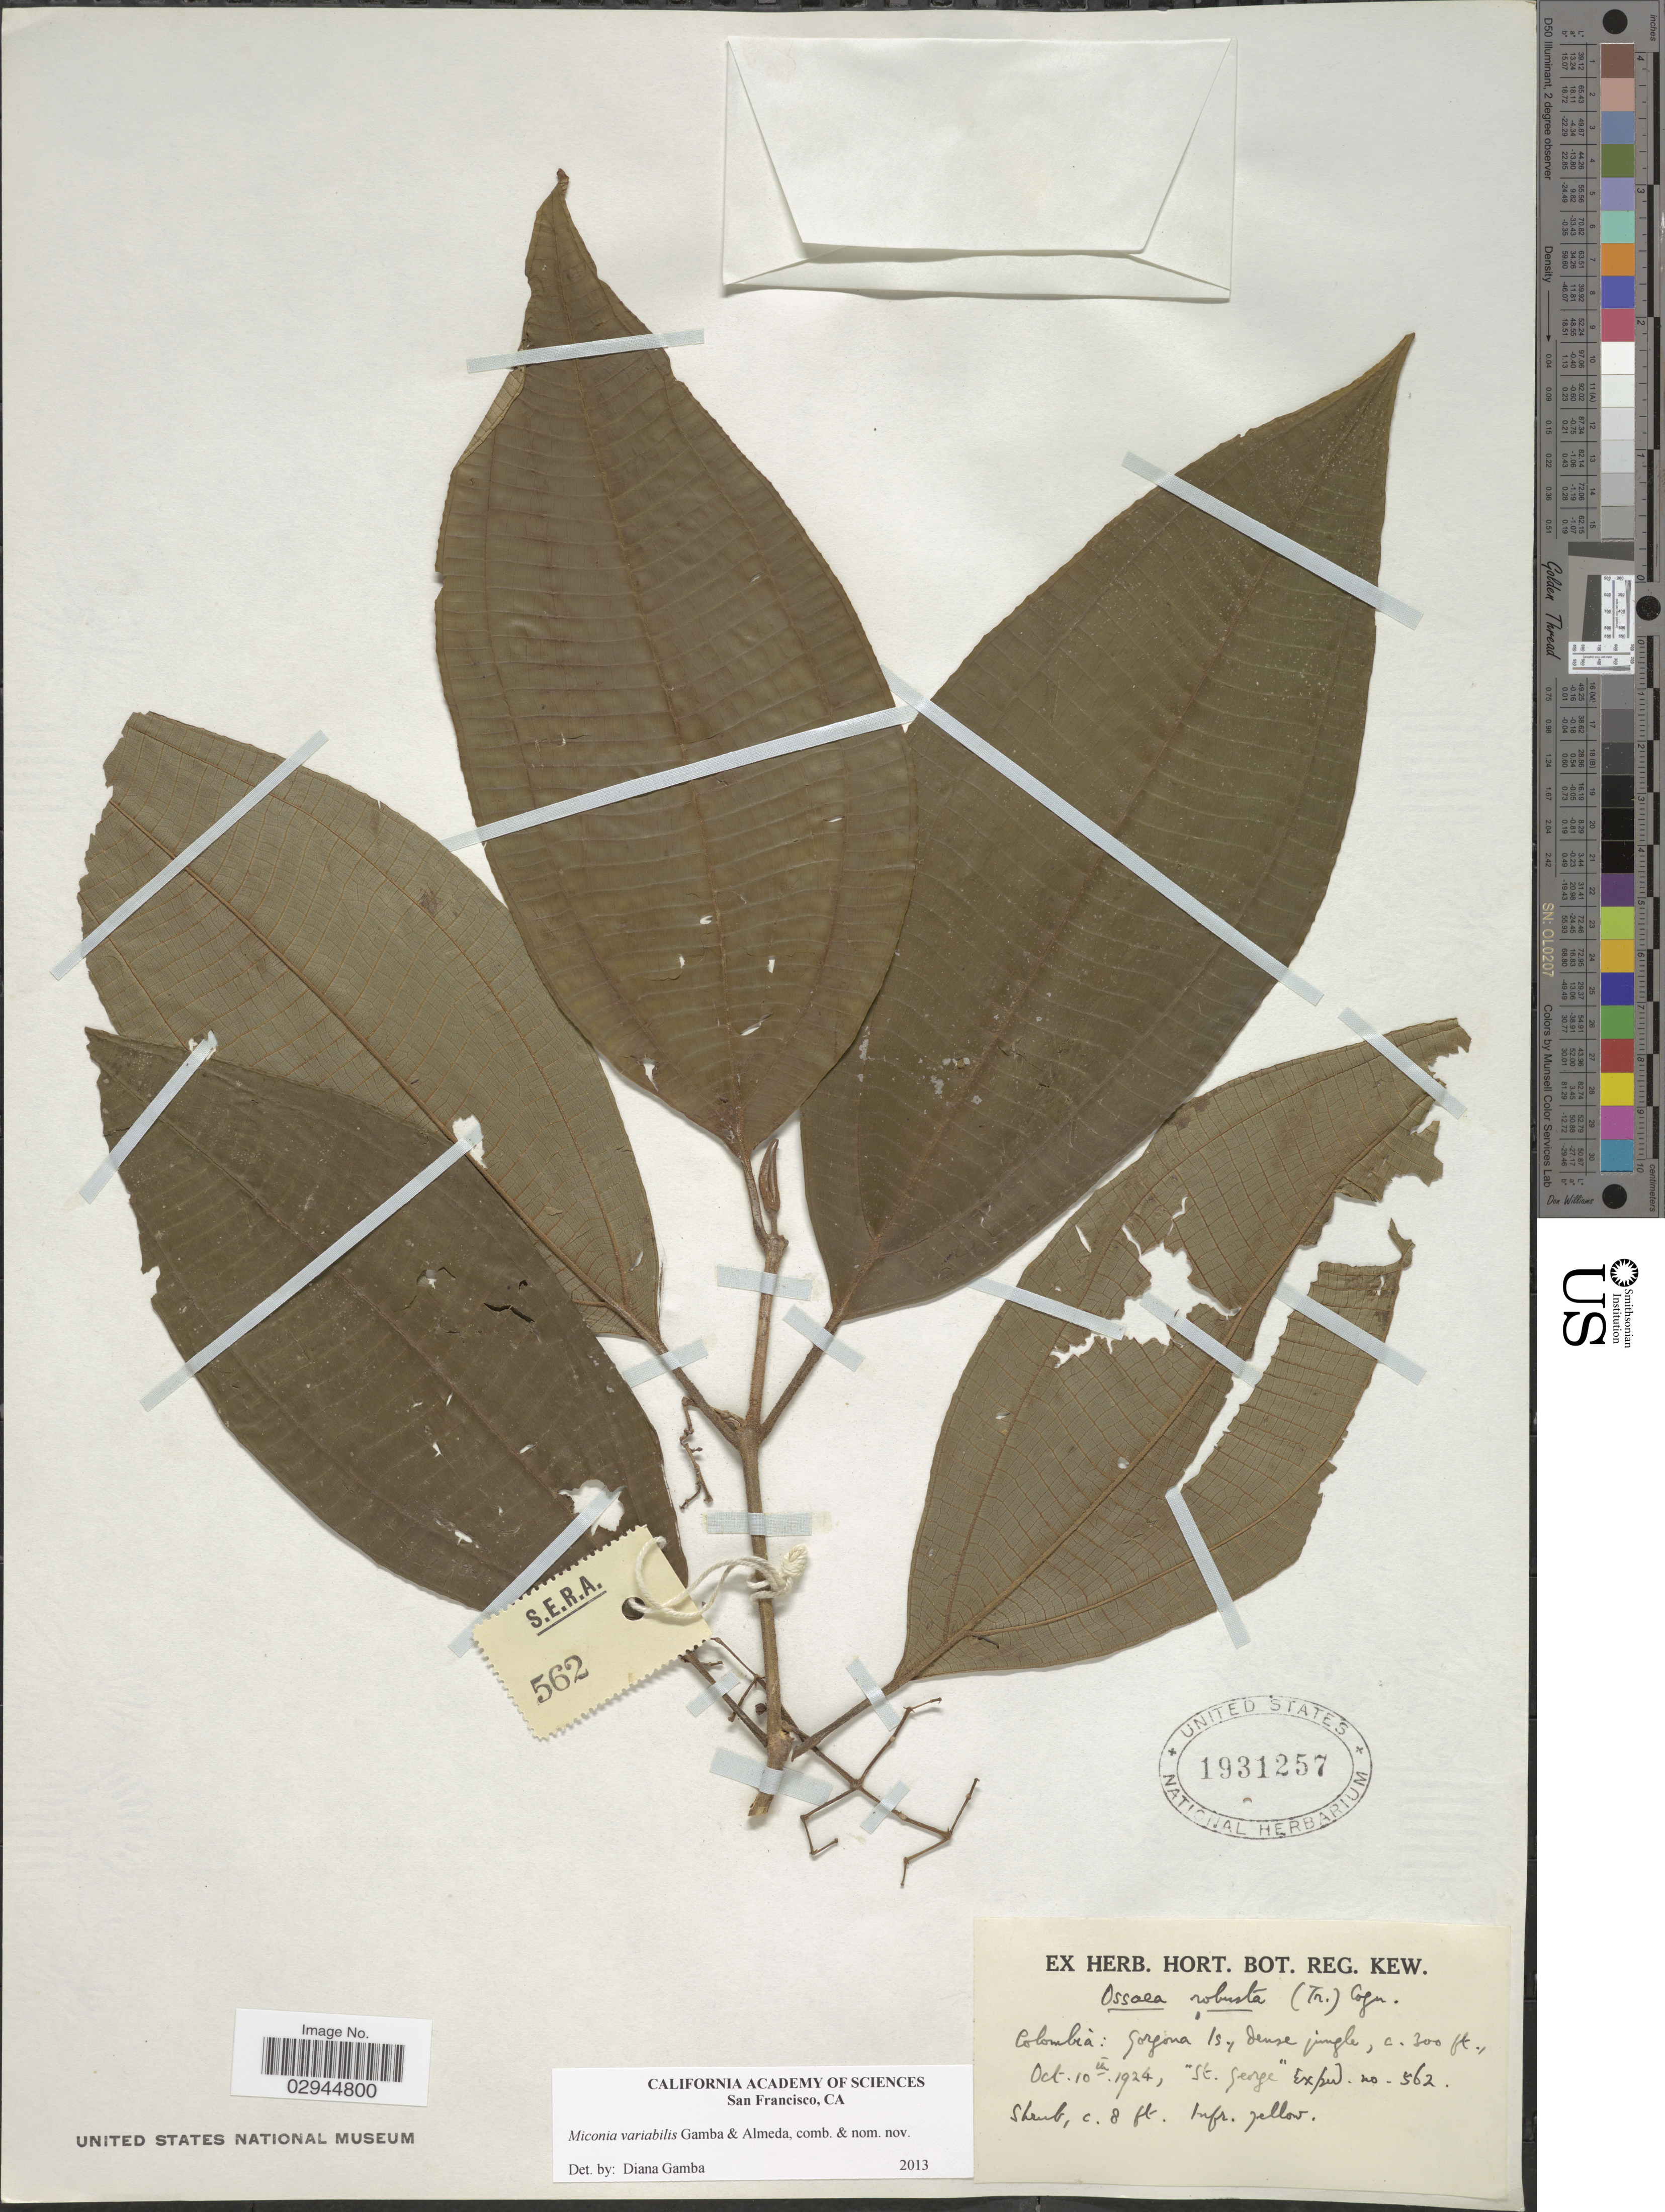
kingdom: Plantae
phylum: Tracheophyta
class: Magnoliopsida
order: Myrtales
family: Melastomataceae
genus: Miconia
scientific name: Miconia variabilis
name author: Gamba & Almeda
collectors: St. George Exped.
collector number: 562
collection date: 1924-10-10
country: Colombia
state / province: Cauca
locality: Gorgona Is.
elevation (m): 91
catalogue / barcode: US 1931257